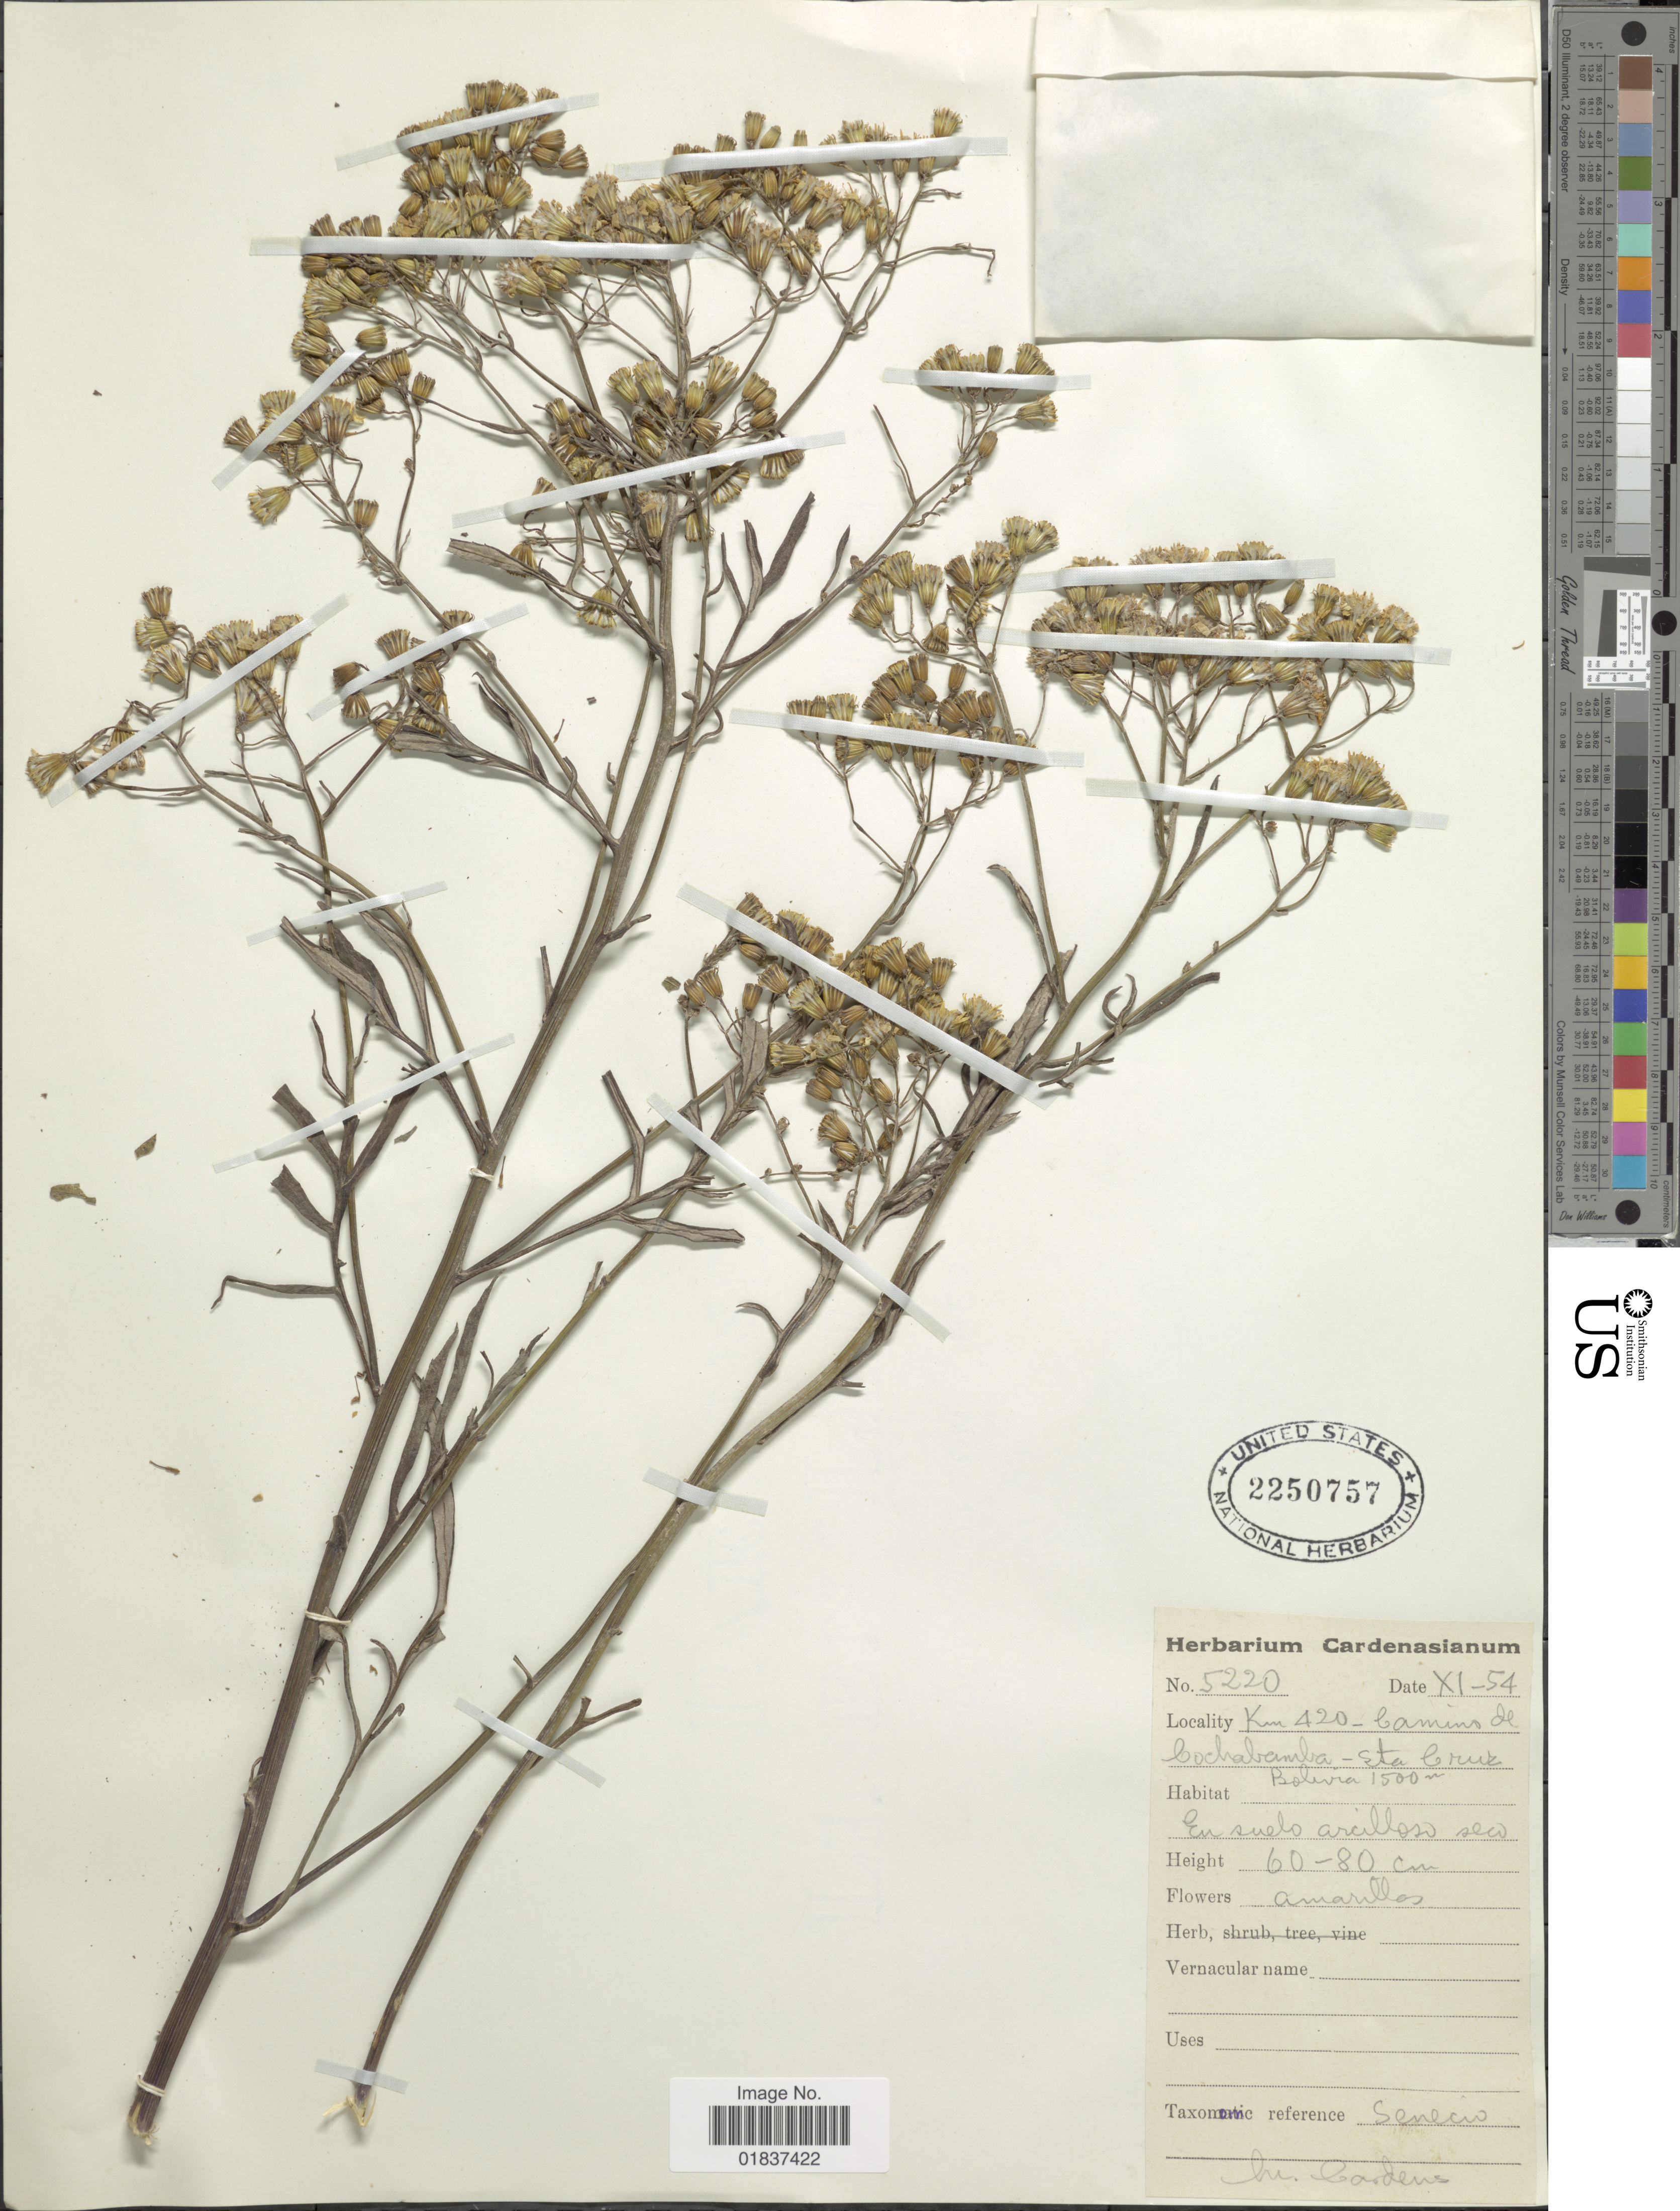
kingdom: Plantae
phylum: Tracheophyta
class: Magnoliopsida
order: Asterales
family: Asteraceae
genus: Senecio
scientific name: Senecio brasiliensis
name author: (Spreng.) Less.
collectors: M. Cárdenas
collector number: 5220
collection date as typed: Transcribed d/m/y: /11/54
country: Bolivia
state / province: Santa Cruz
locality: Km 420 - Camino de Cochabamba - Sta Cruz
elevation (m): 1500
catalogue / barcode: US 2250757